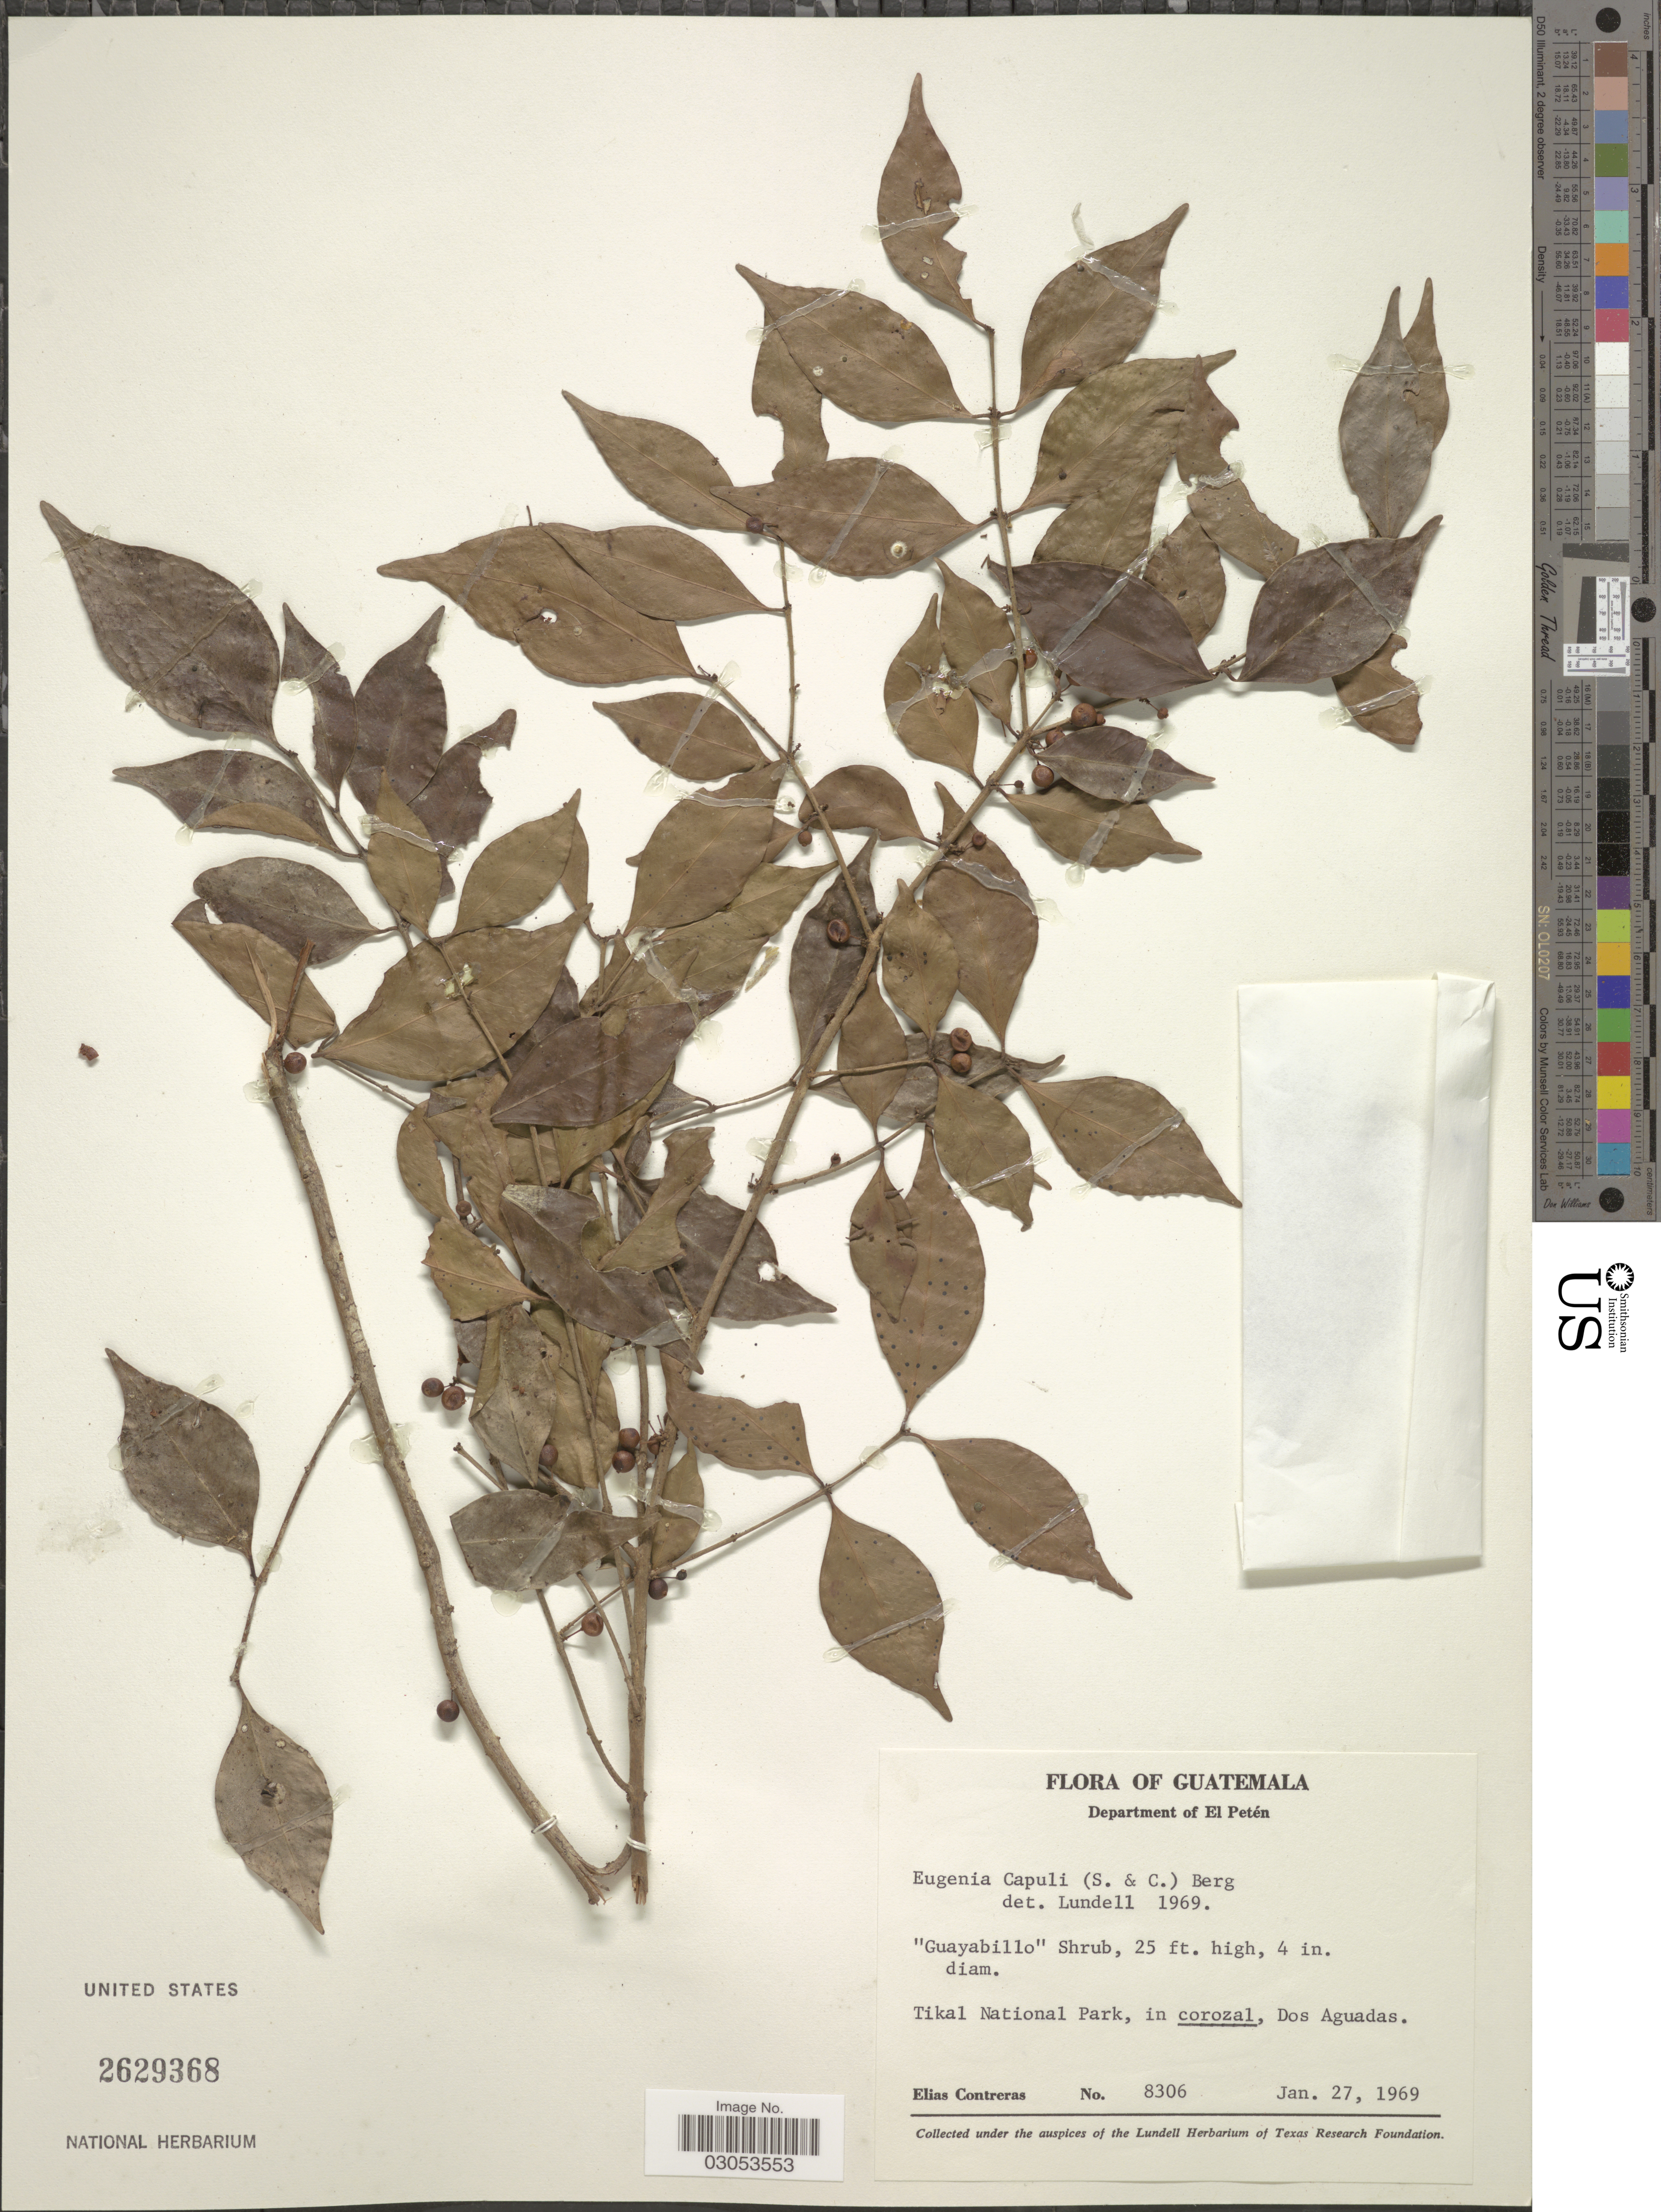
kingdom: Plantae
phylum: Tracheophyta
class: Magnoliopsida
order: Myrtales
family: Myrtaceae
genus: Eugenia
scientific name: Eugenia capuli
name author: (Schltdl. & Cham.) Hook. & Arn.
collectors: E. Contreras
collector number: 8306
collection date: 1969-01-27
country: Guatemala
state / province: El Petén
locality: Department of El Petén. Tikal National Park, in corozal, Dos Aguadas.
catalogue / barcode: US 2629368